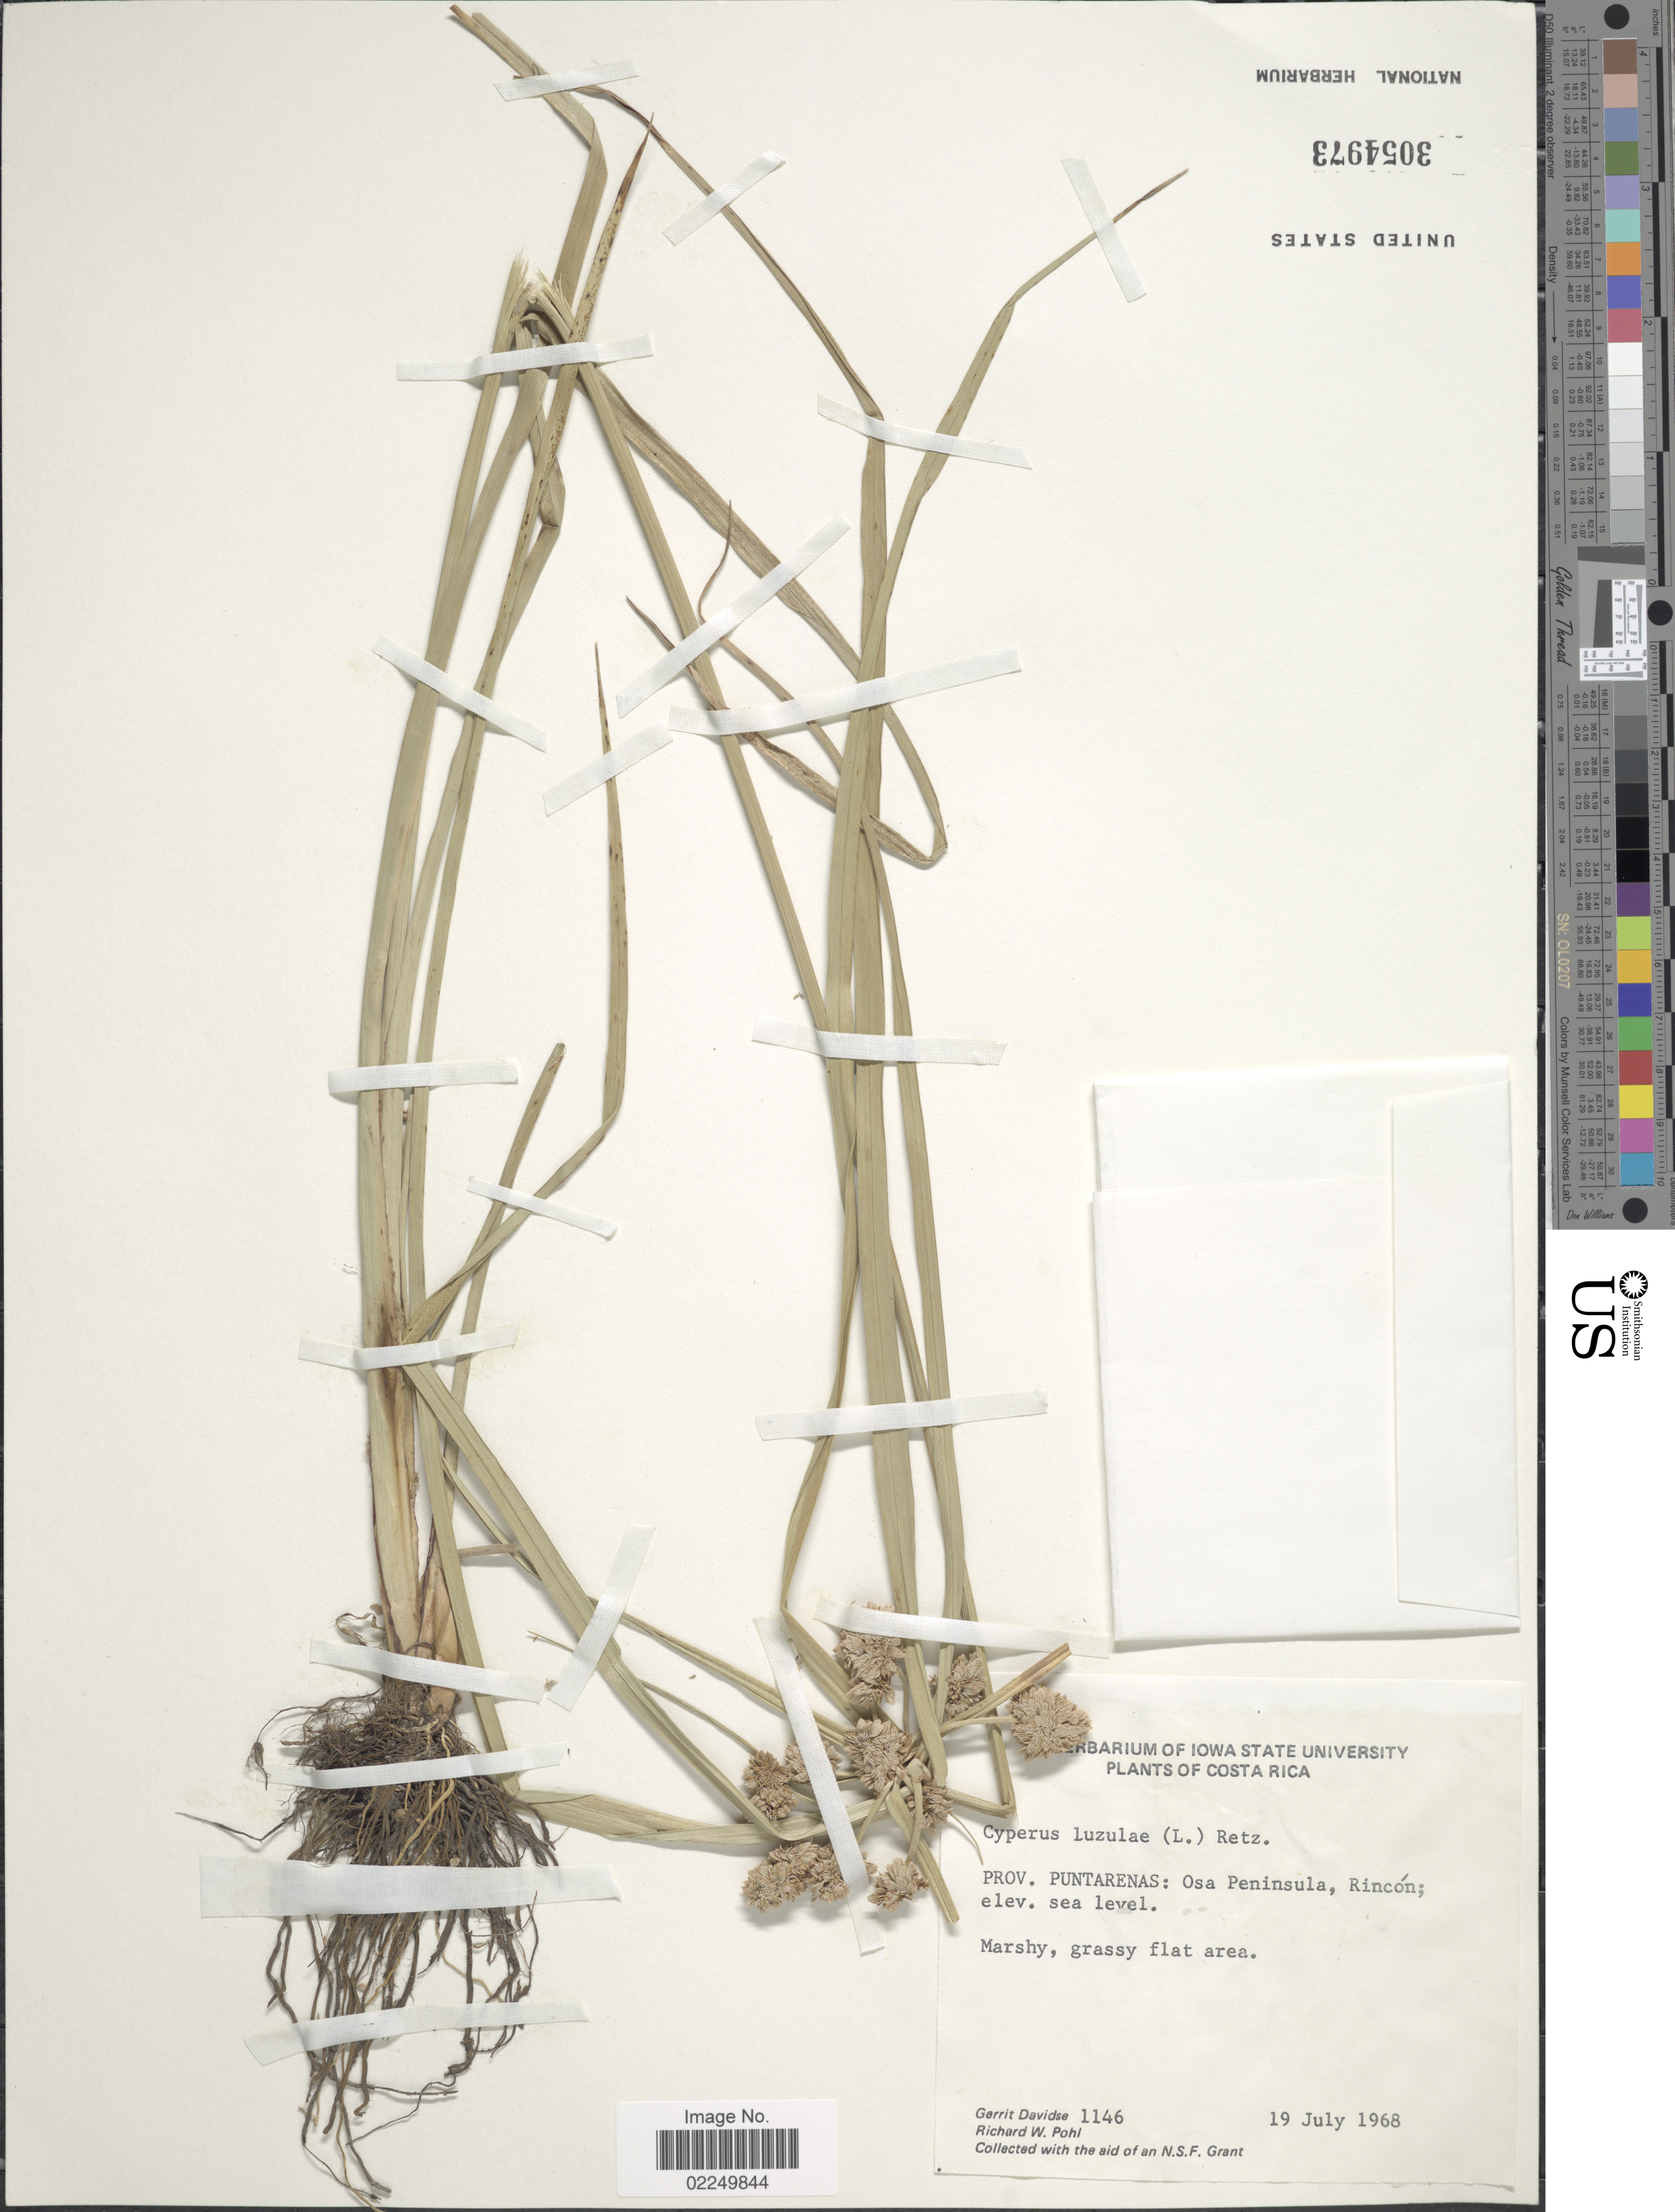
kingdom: Plantae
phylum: Tracheophyta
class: Liliopsida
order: Poales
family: Cyperaceae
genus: Cyperus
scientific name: Cyperus luzulae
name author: (L.) Rottb. ex Retz.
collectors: G. Davidse & R. W. Pohl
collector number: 1146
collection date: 1968-07-19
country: Costa Rica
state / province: Puntarenas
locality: Osa Peninsula, Rincon, marshy, grassy flat area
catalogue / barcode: US 3054973